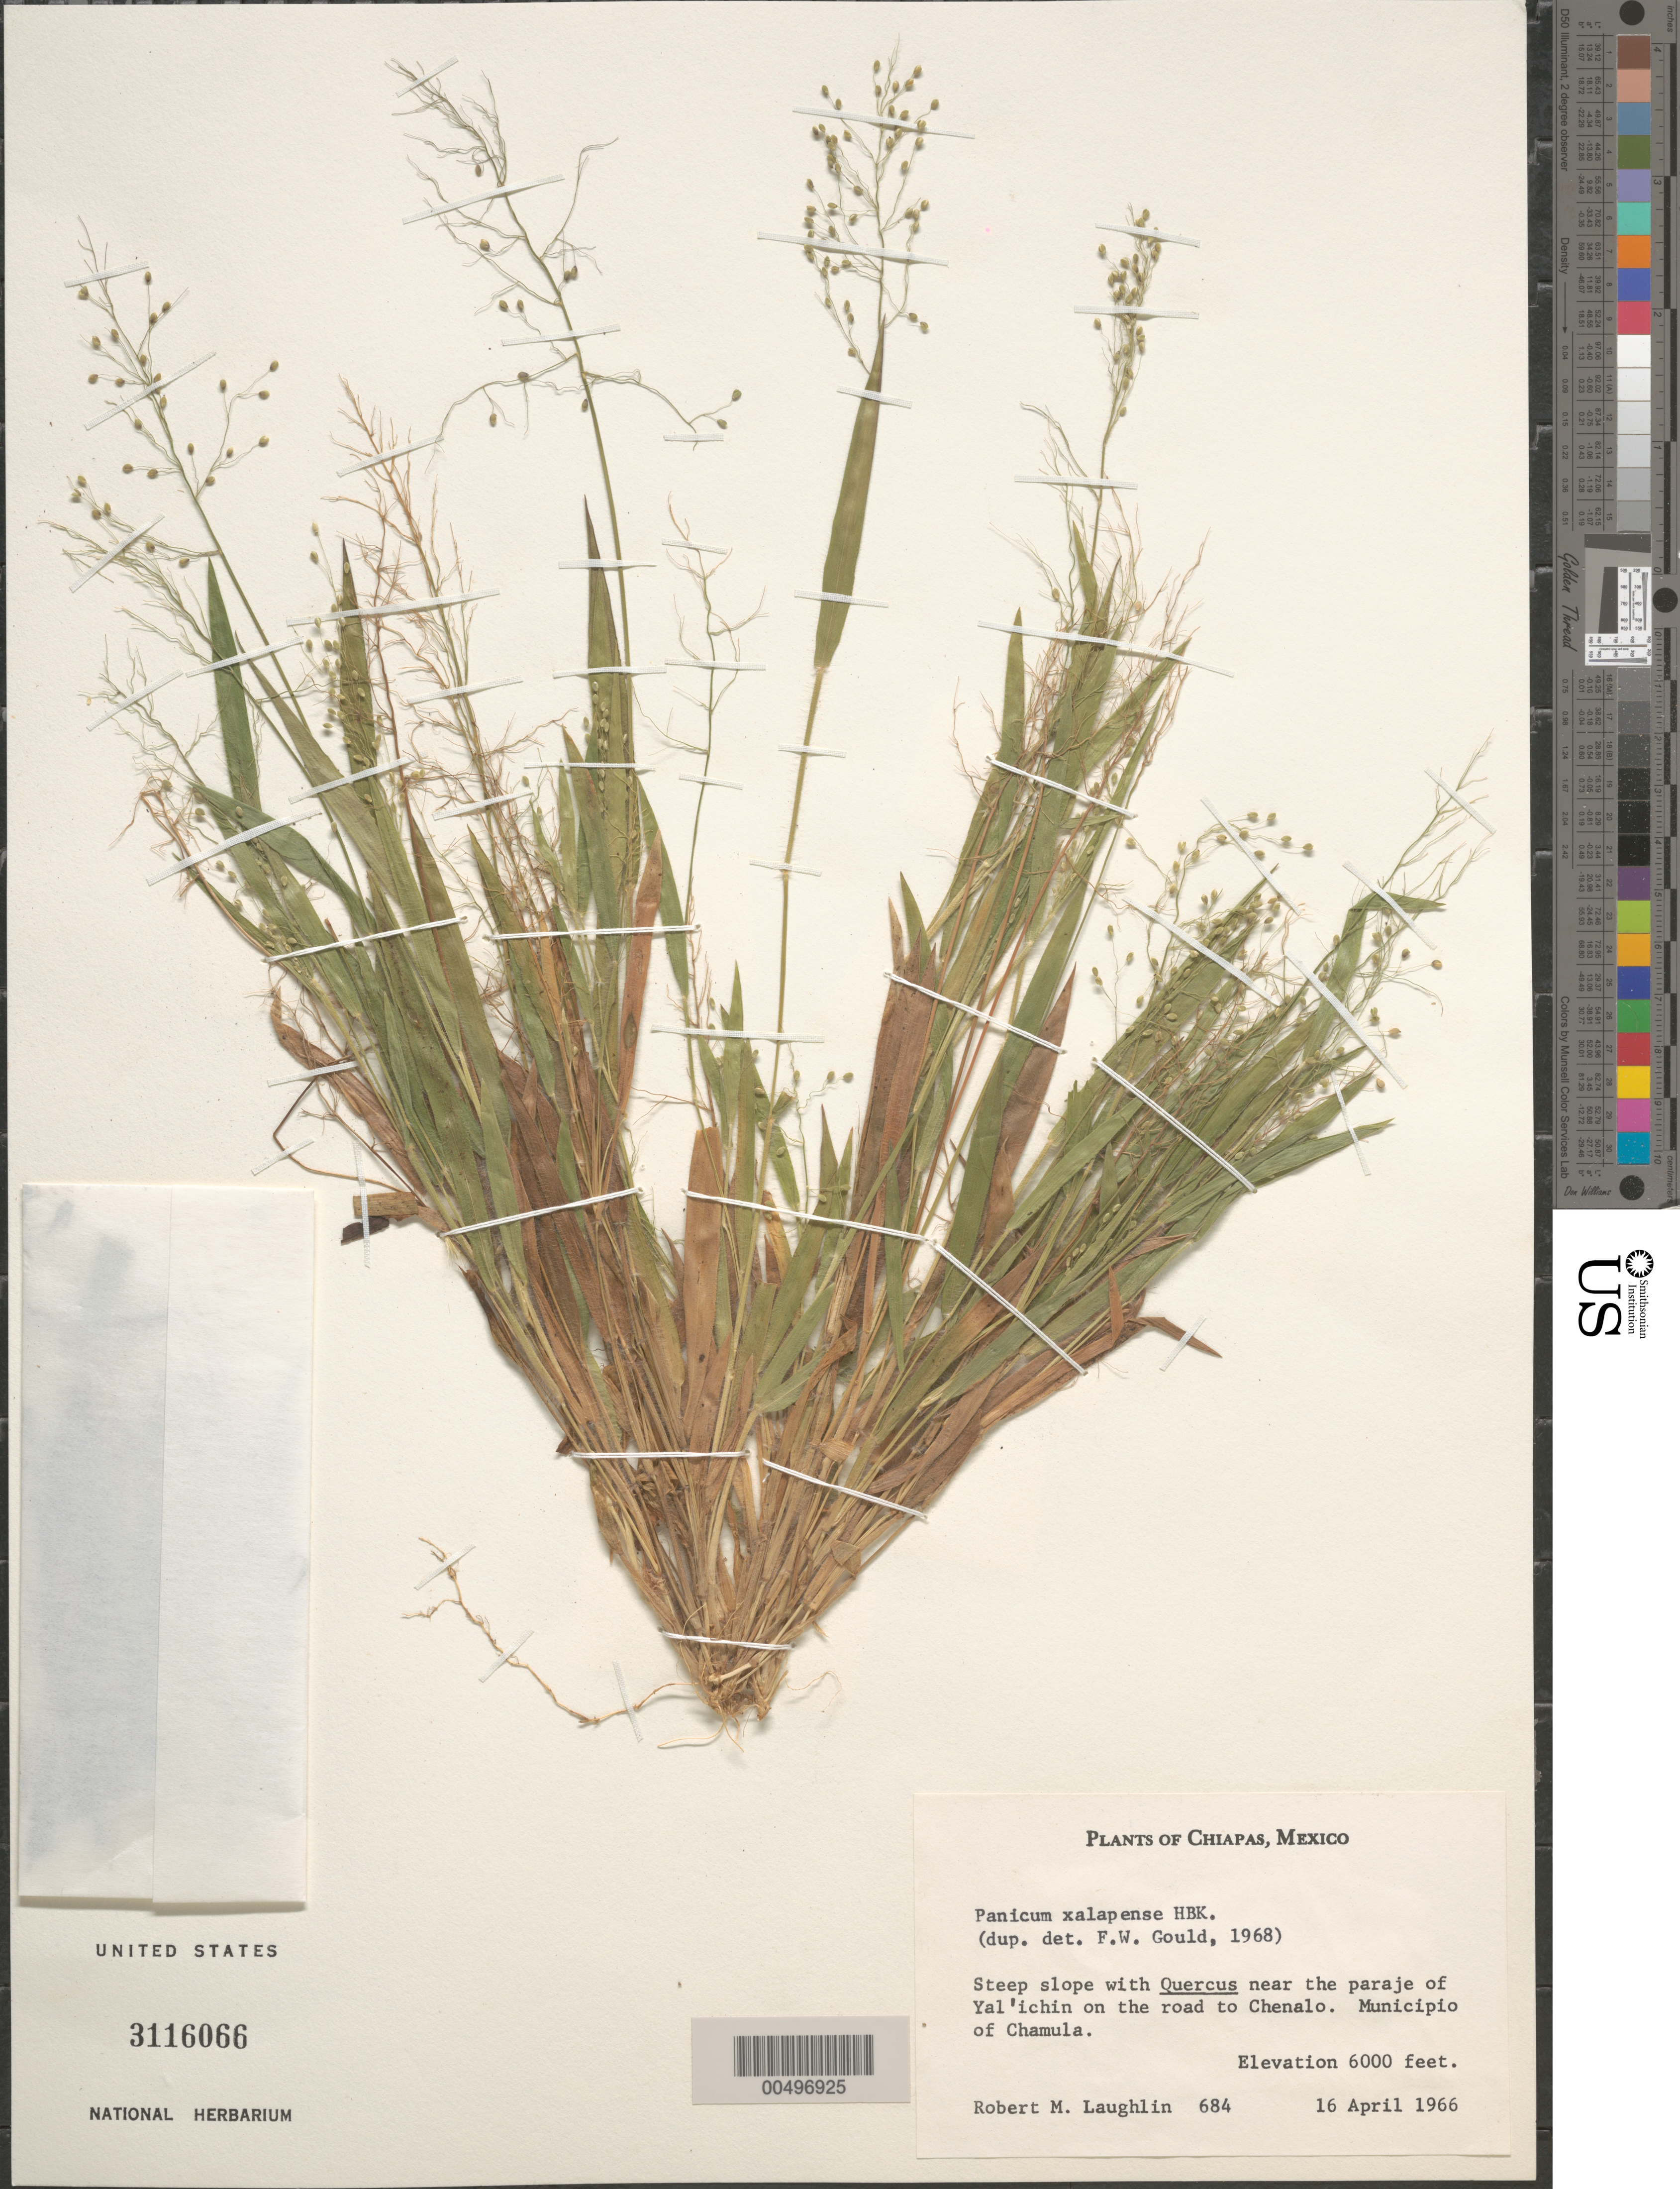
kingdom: Plantae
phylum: Tracheophyta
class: Liliopsida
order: Poales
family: Poaceae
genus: Panicum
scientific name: Panicum xalapense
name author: Kunth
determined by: Gould, F. W.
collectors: R. M. Laughlin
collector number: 684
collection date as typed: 16 Apr 1966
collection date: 1966-04-16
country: Mexico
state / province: Chiapas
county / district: Chamula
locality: Near the paraje of Yal'ichin on the rd to Chenalo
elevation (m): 1829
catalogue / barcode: US 3116066